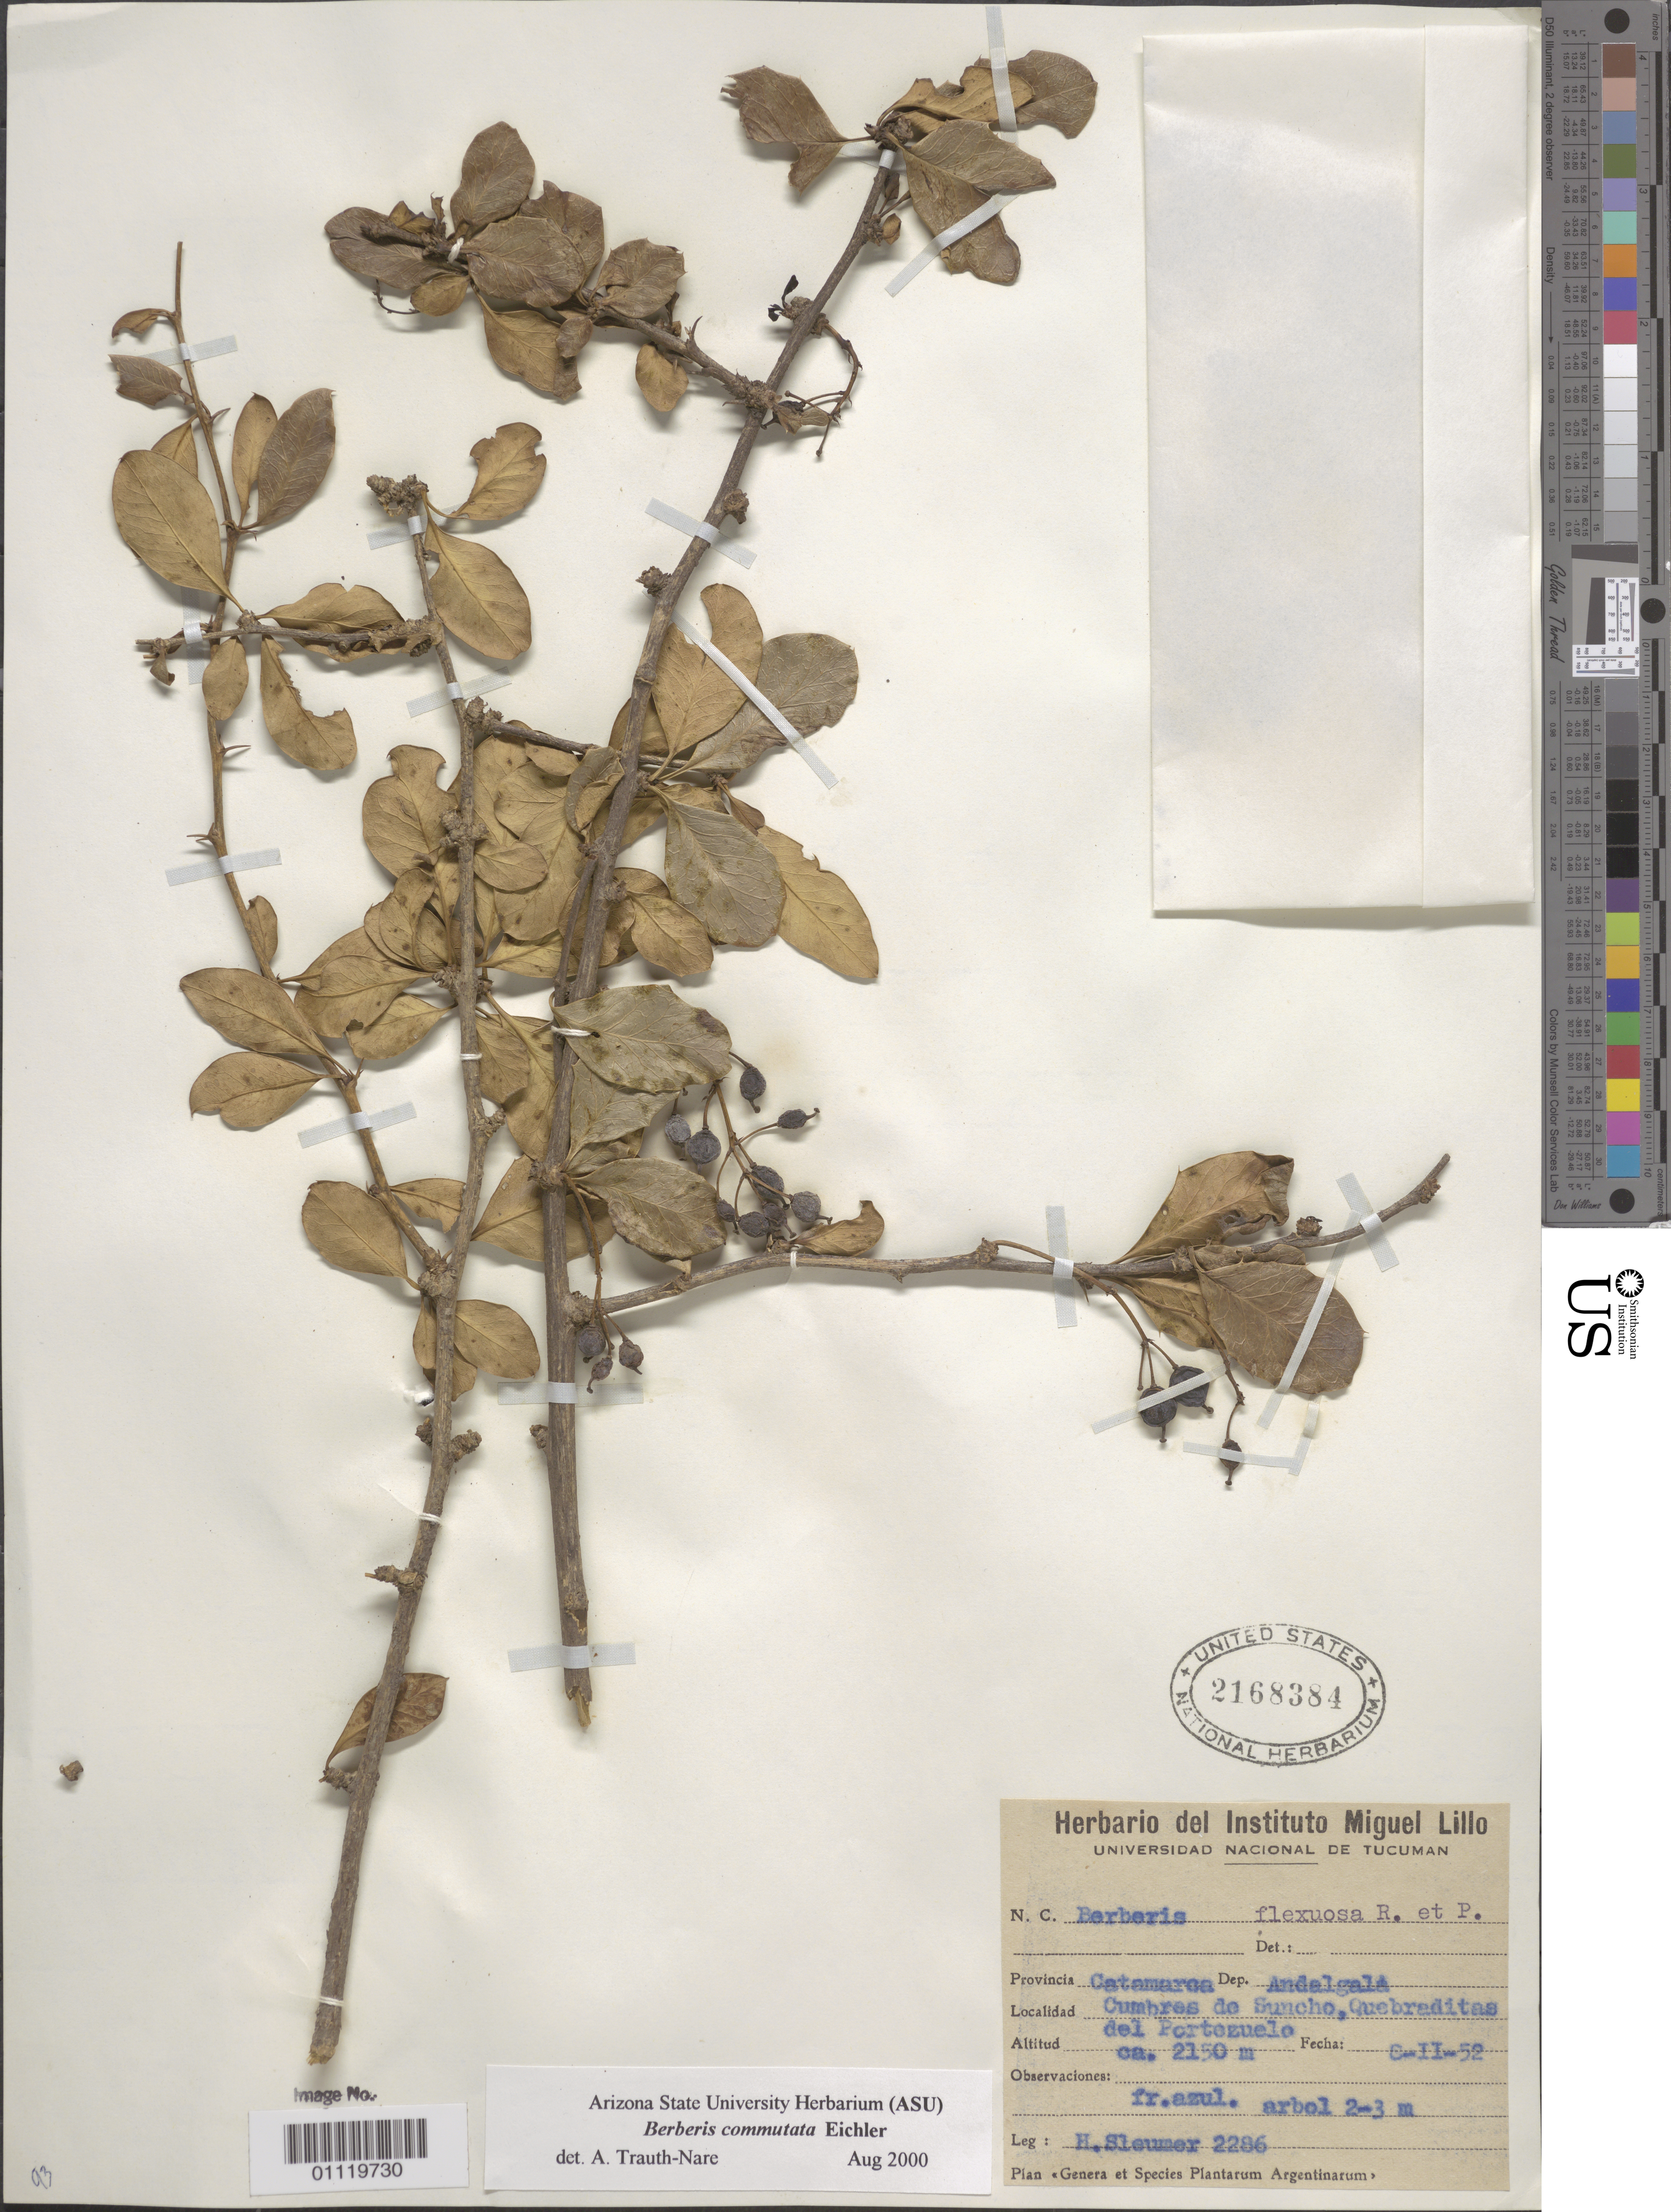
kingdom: Plantae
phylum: Tracheophyta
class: Magnoliopsida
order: Ranunculales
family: Berberidaceae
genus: Berberis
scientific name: Berberis commutata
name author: Eichler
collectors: H. O. Sleumer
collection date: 1952-02-08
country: Argentina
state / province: Catamarca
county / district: Andalgala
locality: Summits of Suncho, streams of Portezuelo.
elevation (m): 2150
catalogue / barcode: US 2168384